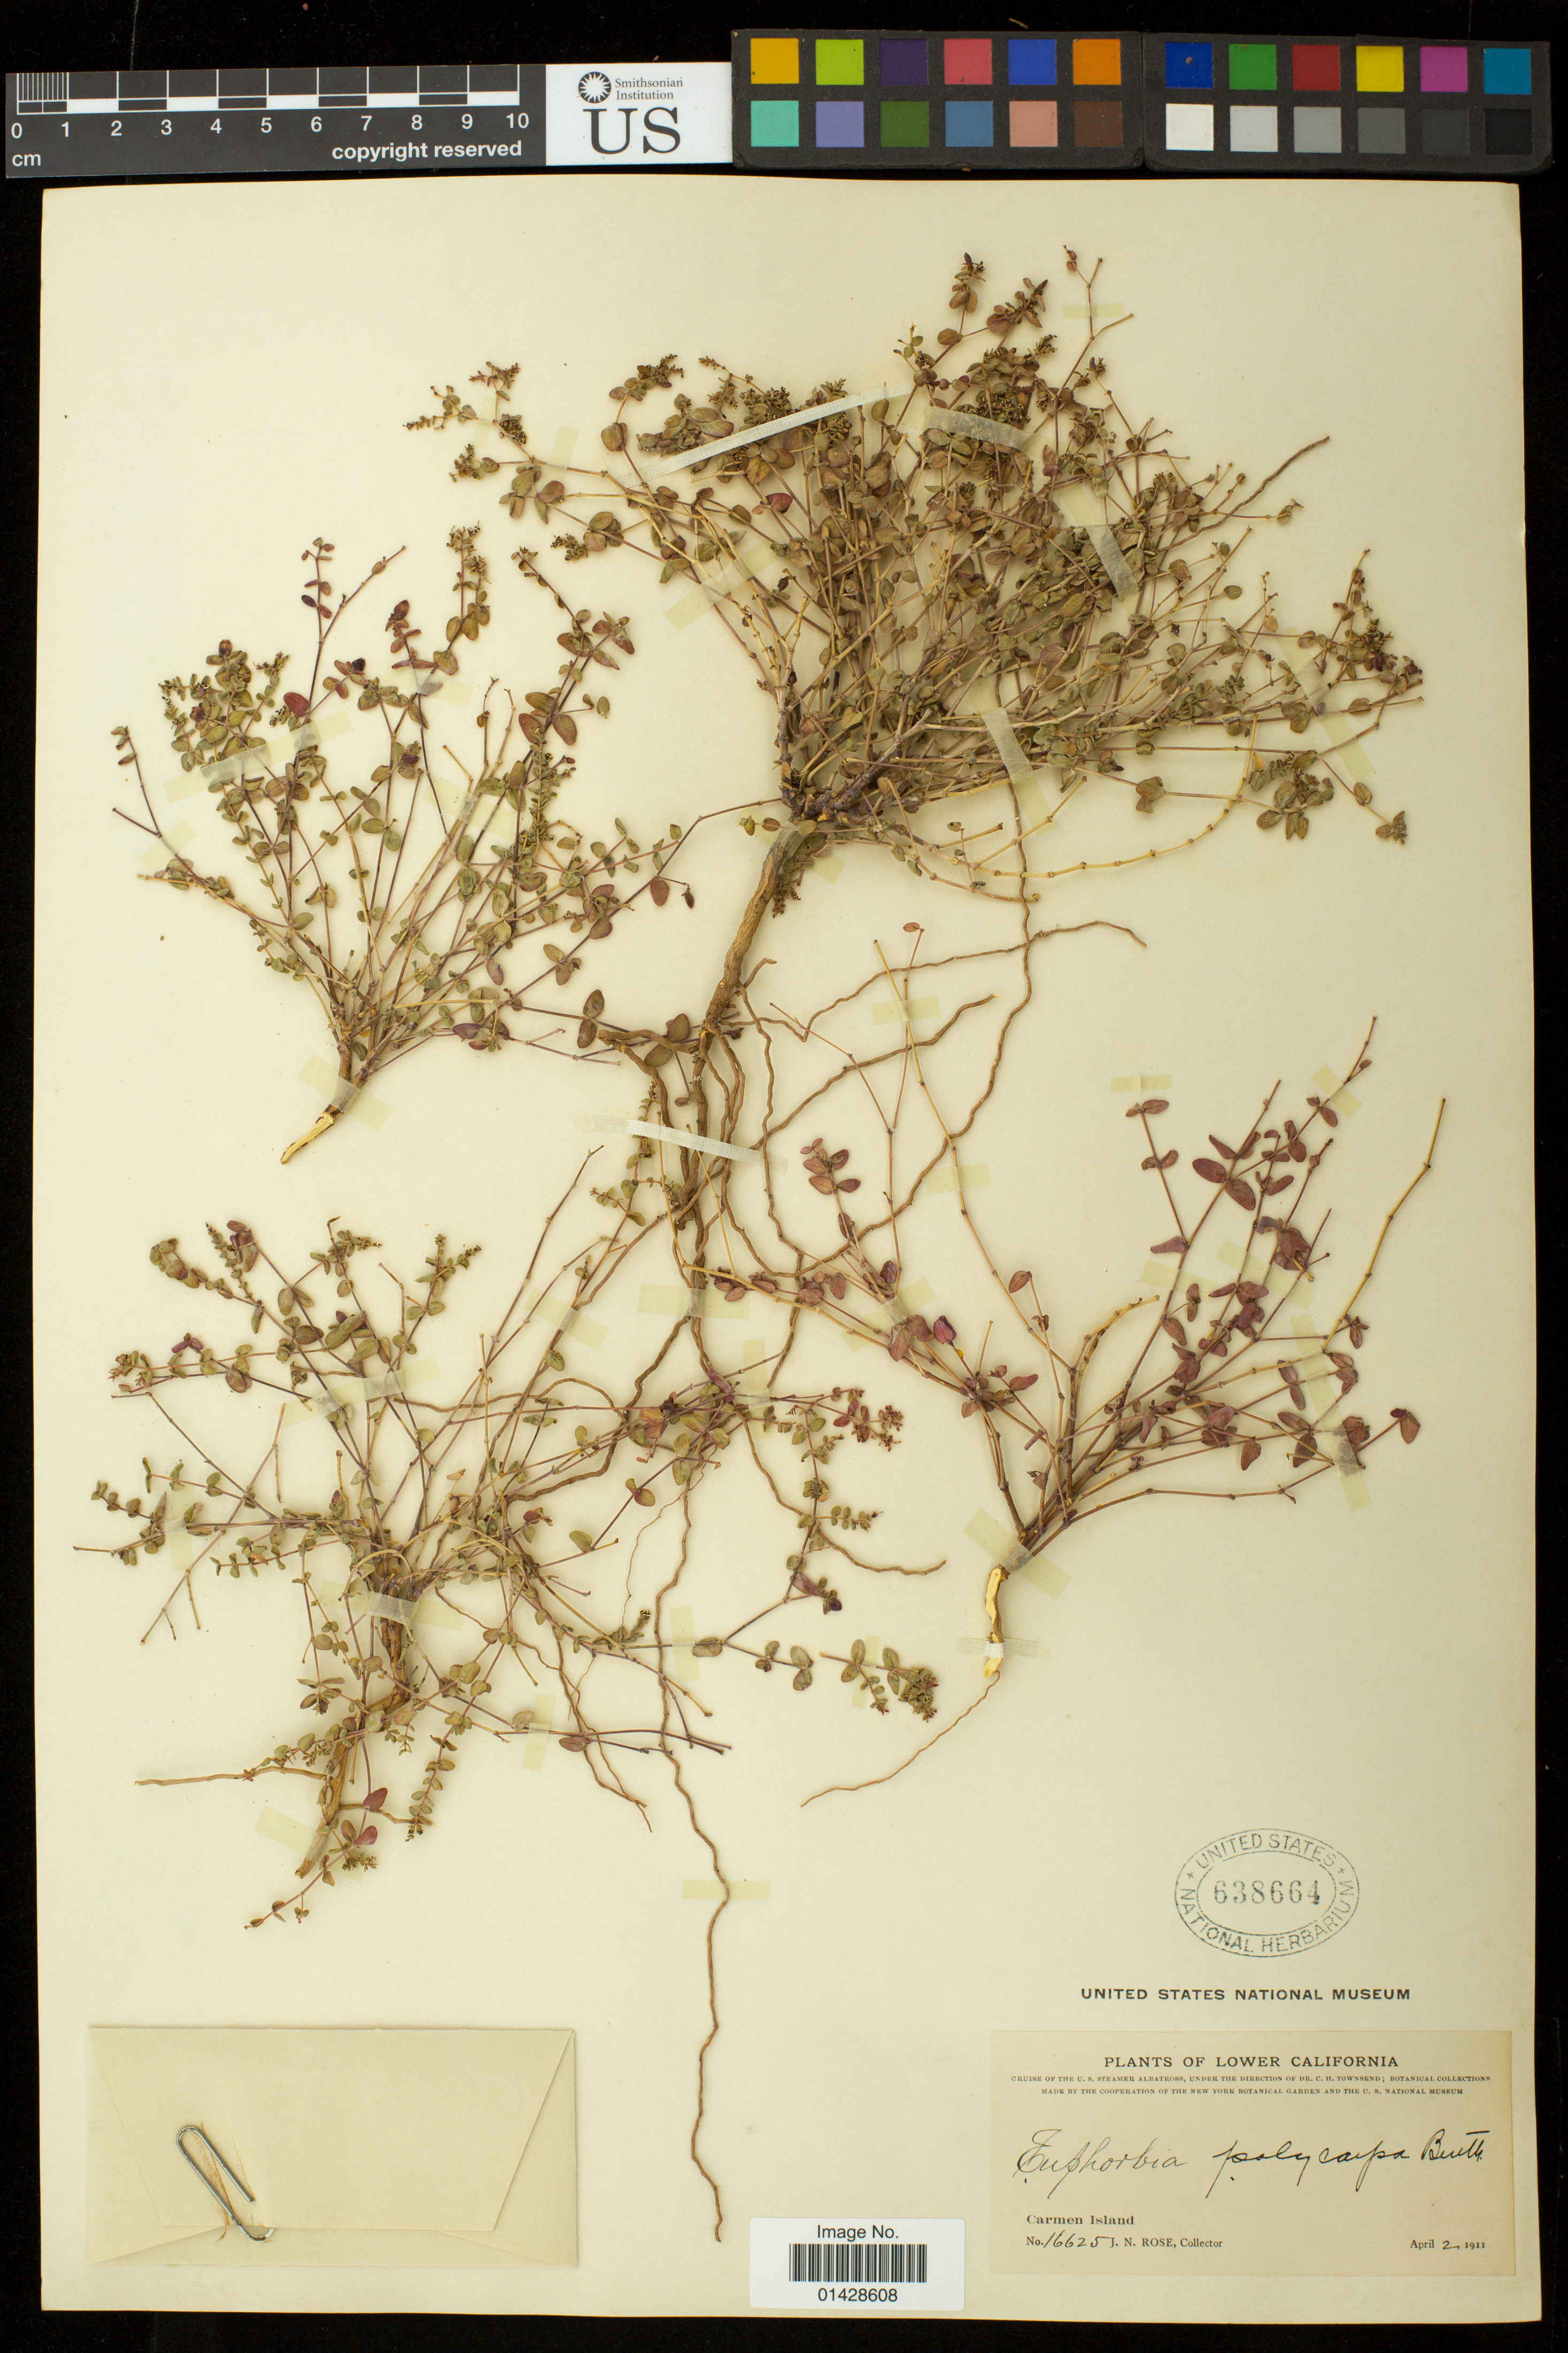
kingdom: Plantae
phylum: Tracheophyta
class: Magnoliopsida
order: Malpighiales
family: Euphorbiaceae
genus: Euphorbia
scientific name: Euphorbia polycarpa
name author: Benth.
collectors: J. N. Rose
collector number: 16625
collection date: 1911-04-02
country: Mexico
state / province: Baja California Sur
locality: Carmen Island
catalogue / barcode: US 638664